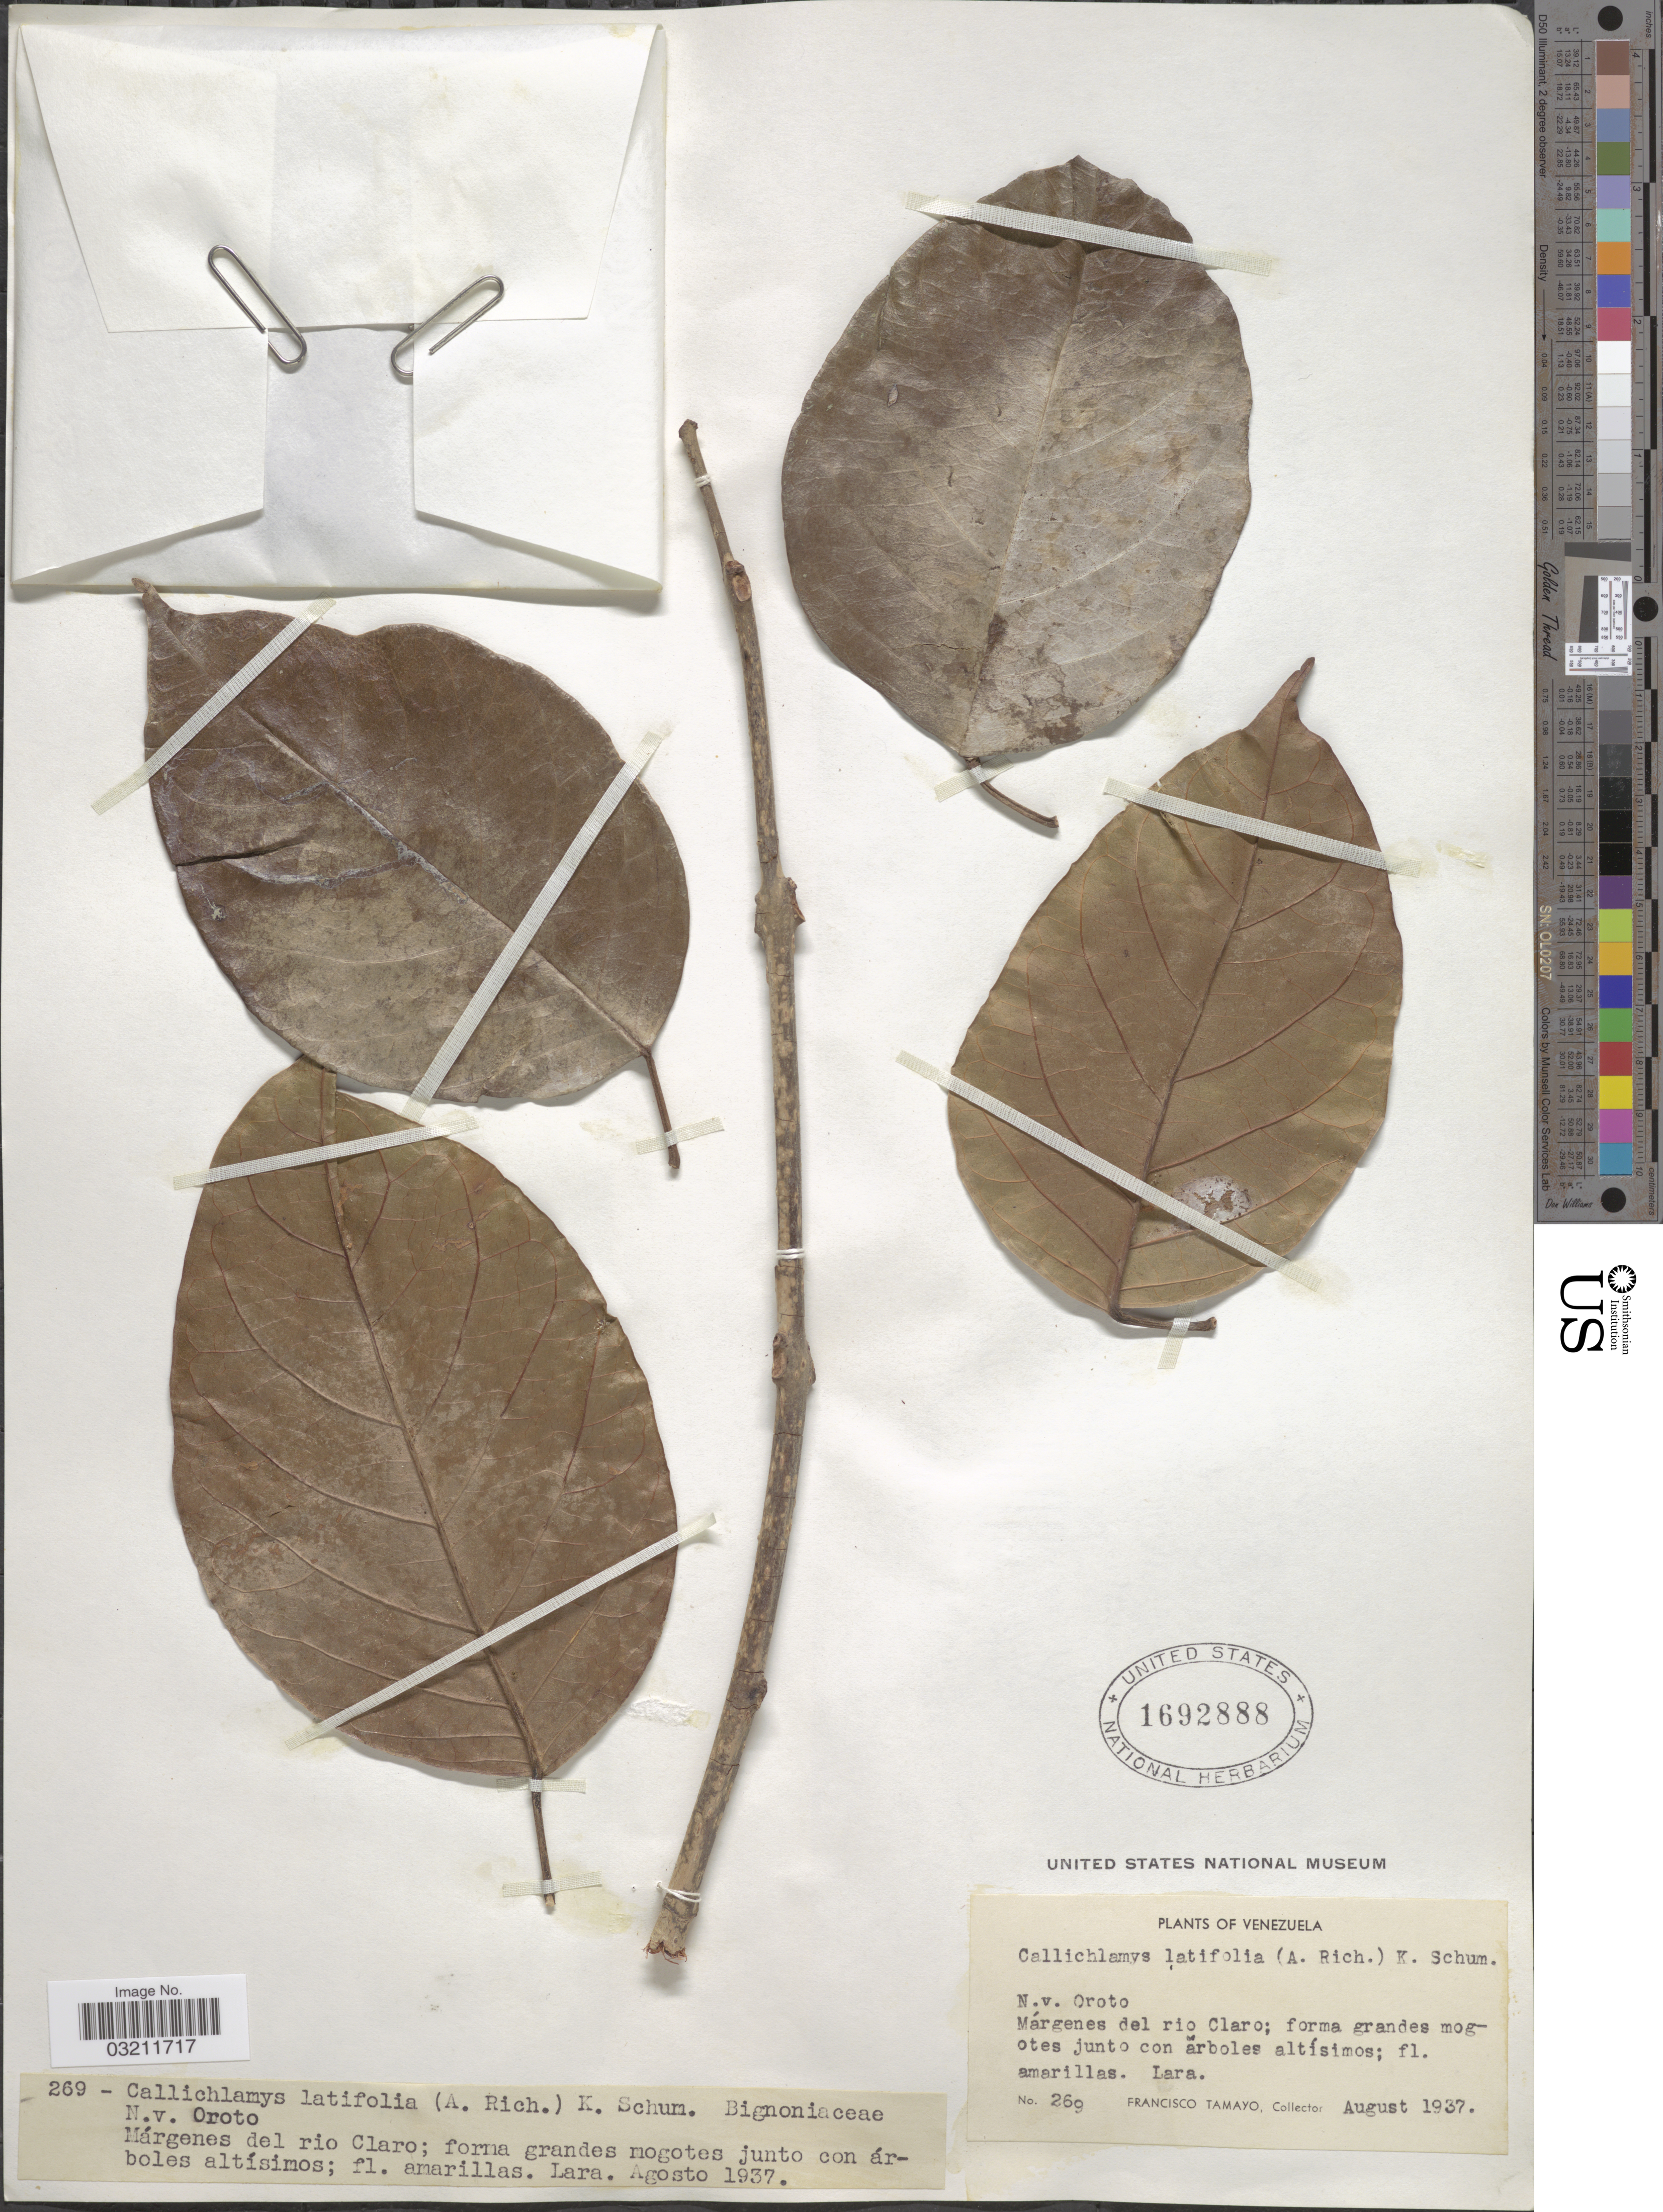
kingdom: Plantae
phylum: Tracheophyta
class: Magnoliopsida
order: Lamiales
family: Bignoniaceae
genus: Callichlamys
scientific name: Callichlamys latifolia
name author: (Rich.) K. Schum.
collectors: F. Tamayo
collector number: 269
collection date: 1937-08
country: Venezuela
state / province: Lara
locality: Márgenes del rio Claro.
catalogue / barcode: US 1692888